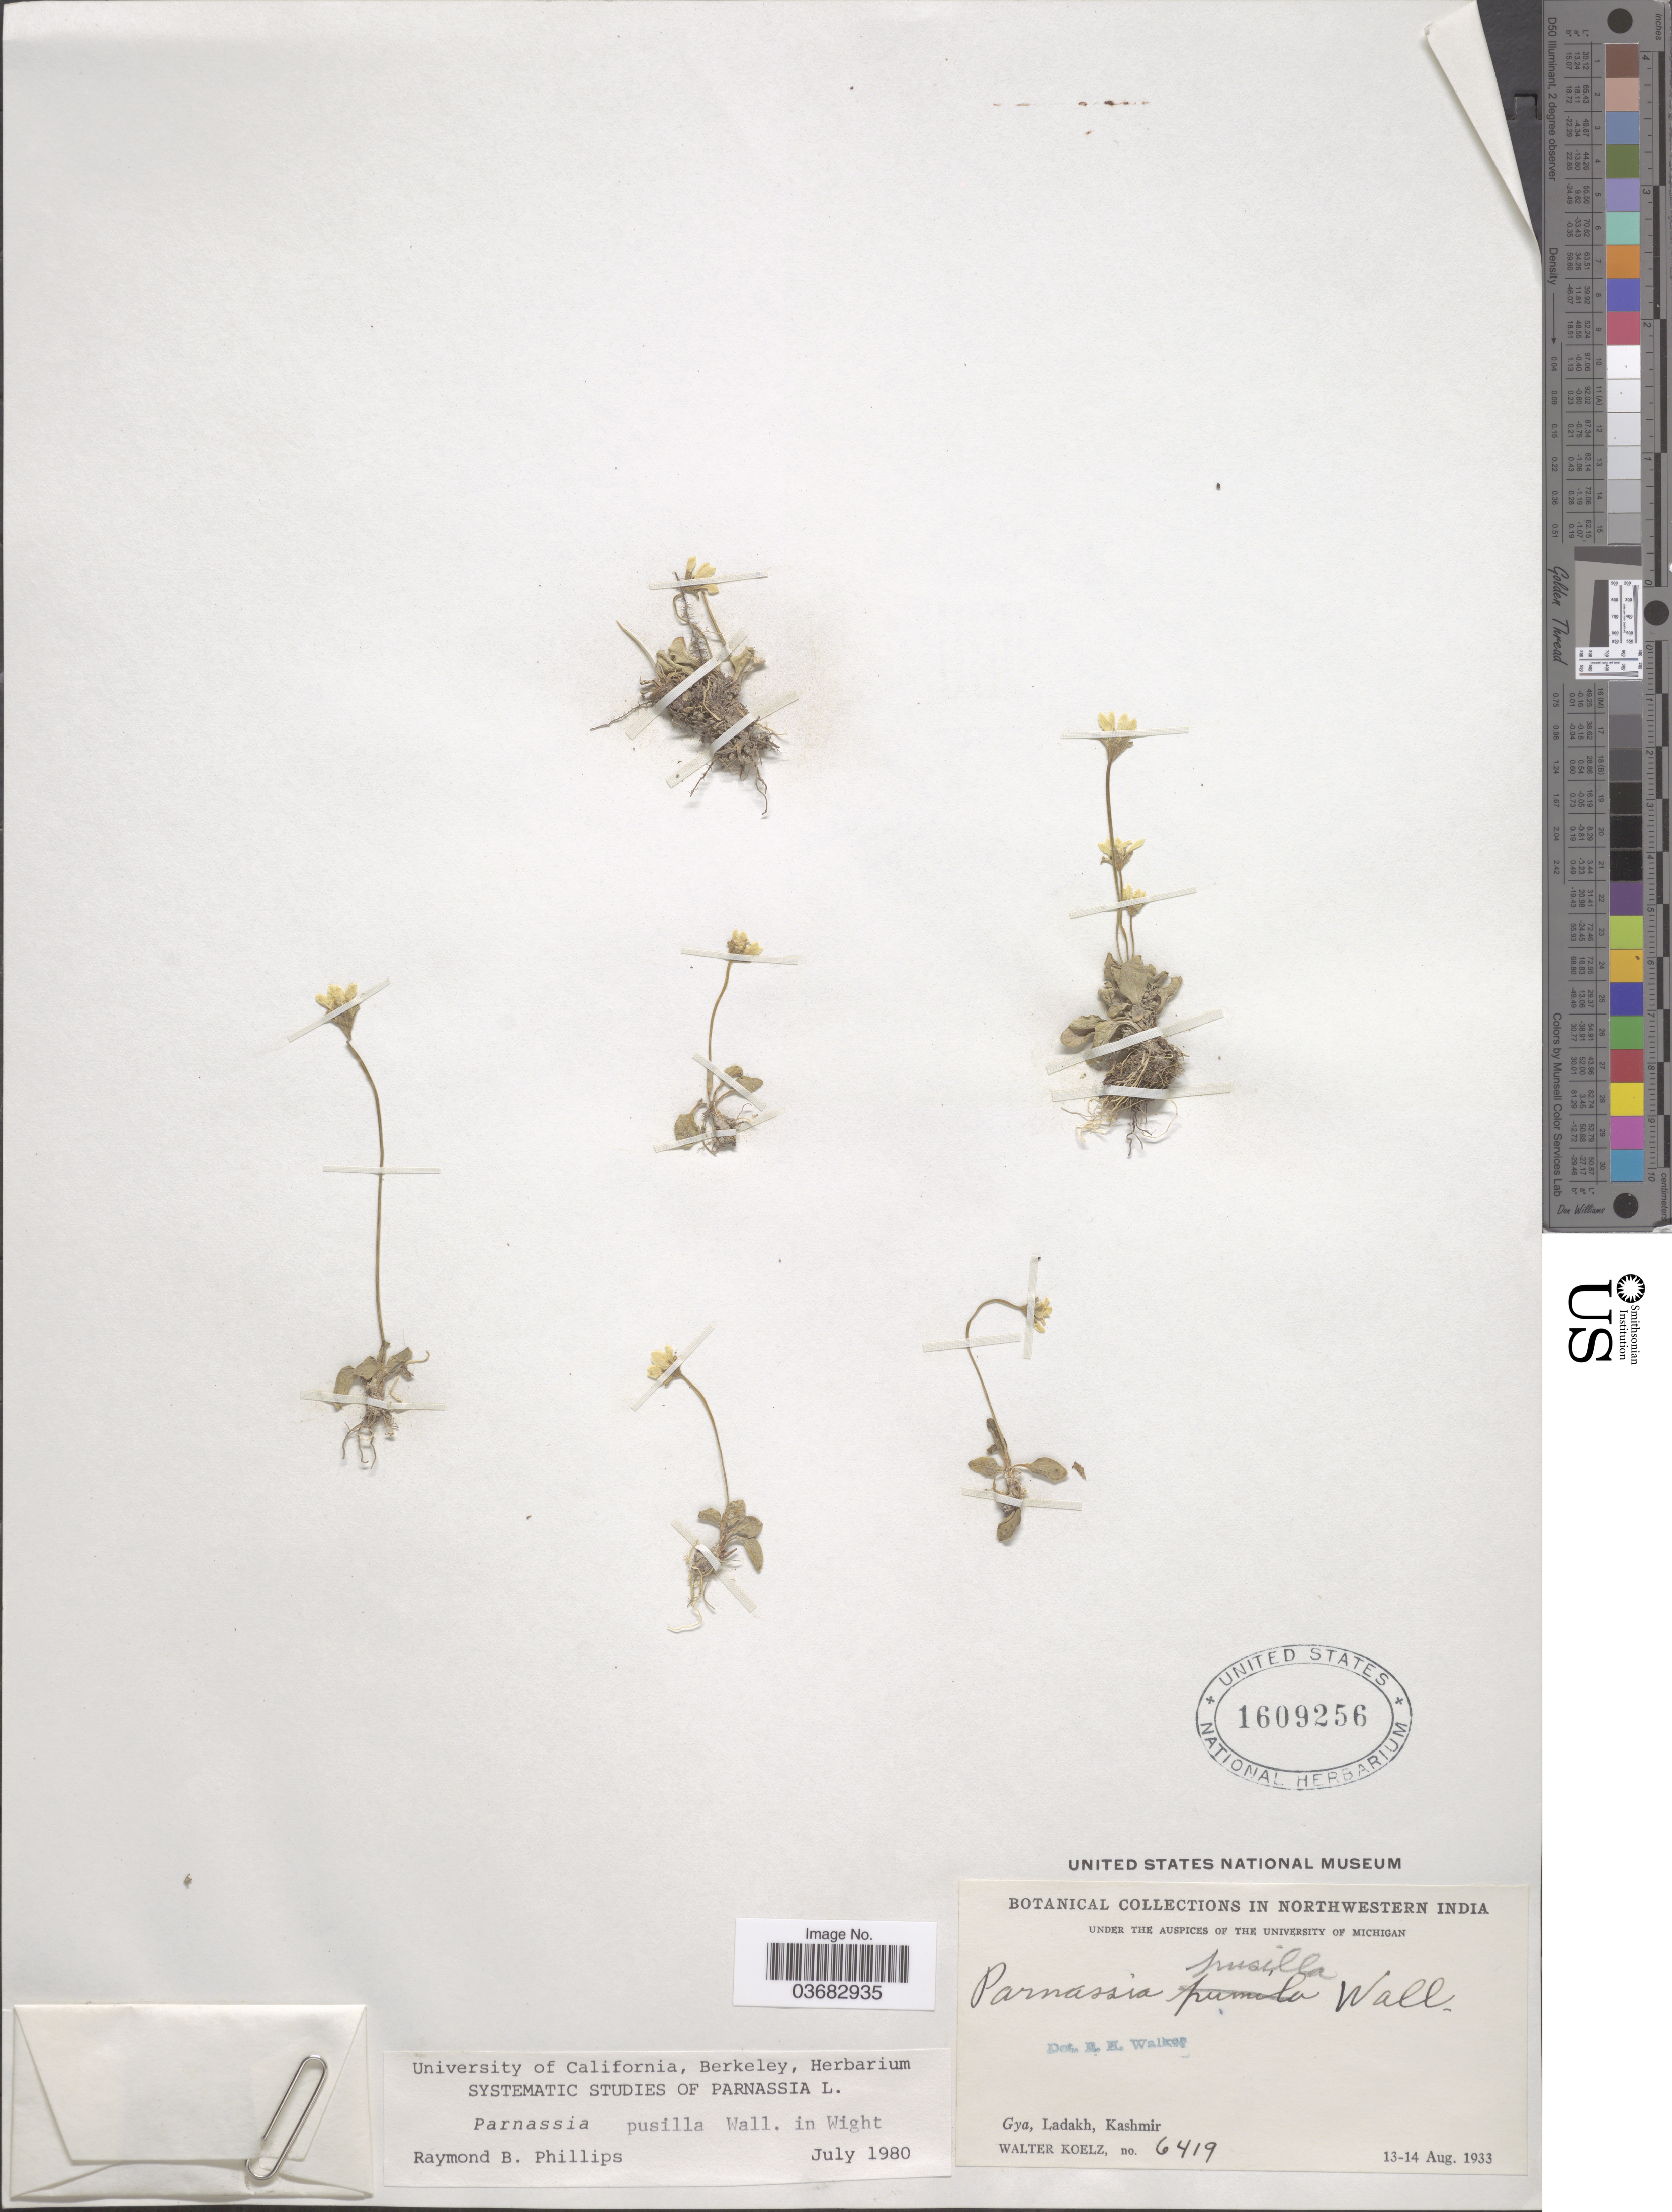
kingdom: Plantae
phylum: Tracheophyta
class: Magnoliopsida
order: Celastrales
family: Parnassiaceae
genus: Parnassia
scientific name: Parnassia pusilla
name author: Wall. ex Arn.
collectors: W. N. Koelz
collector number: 6419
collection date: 1933-08-13/1933-08-14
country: India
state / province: Jammu and Kashmir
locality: Gya, Ladaksh.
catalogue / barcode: US 1609256